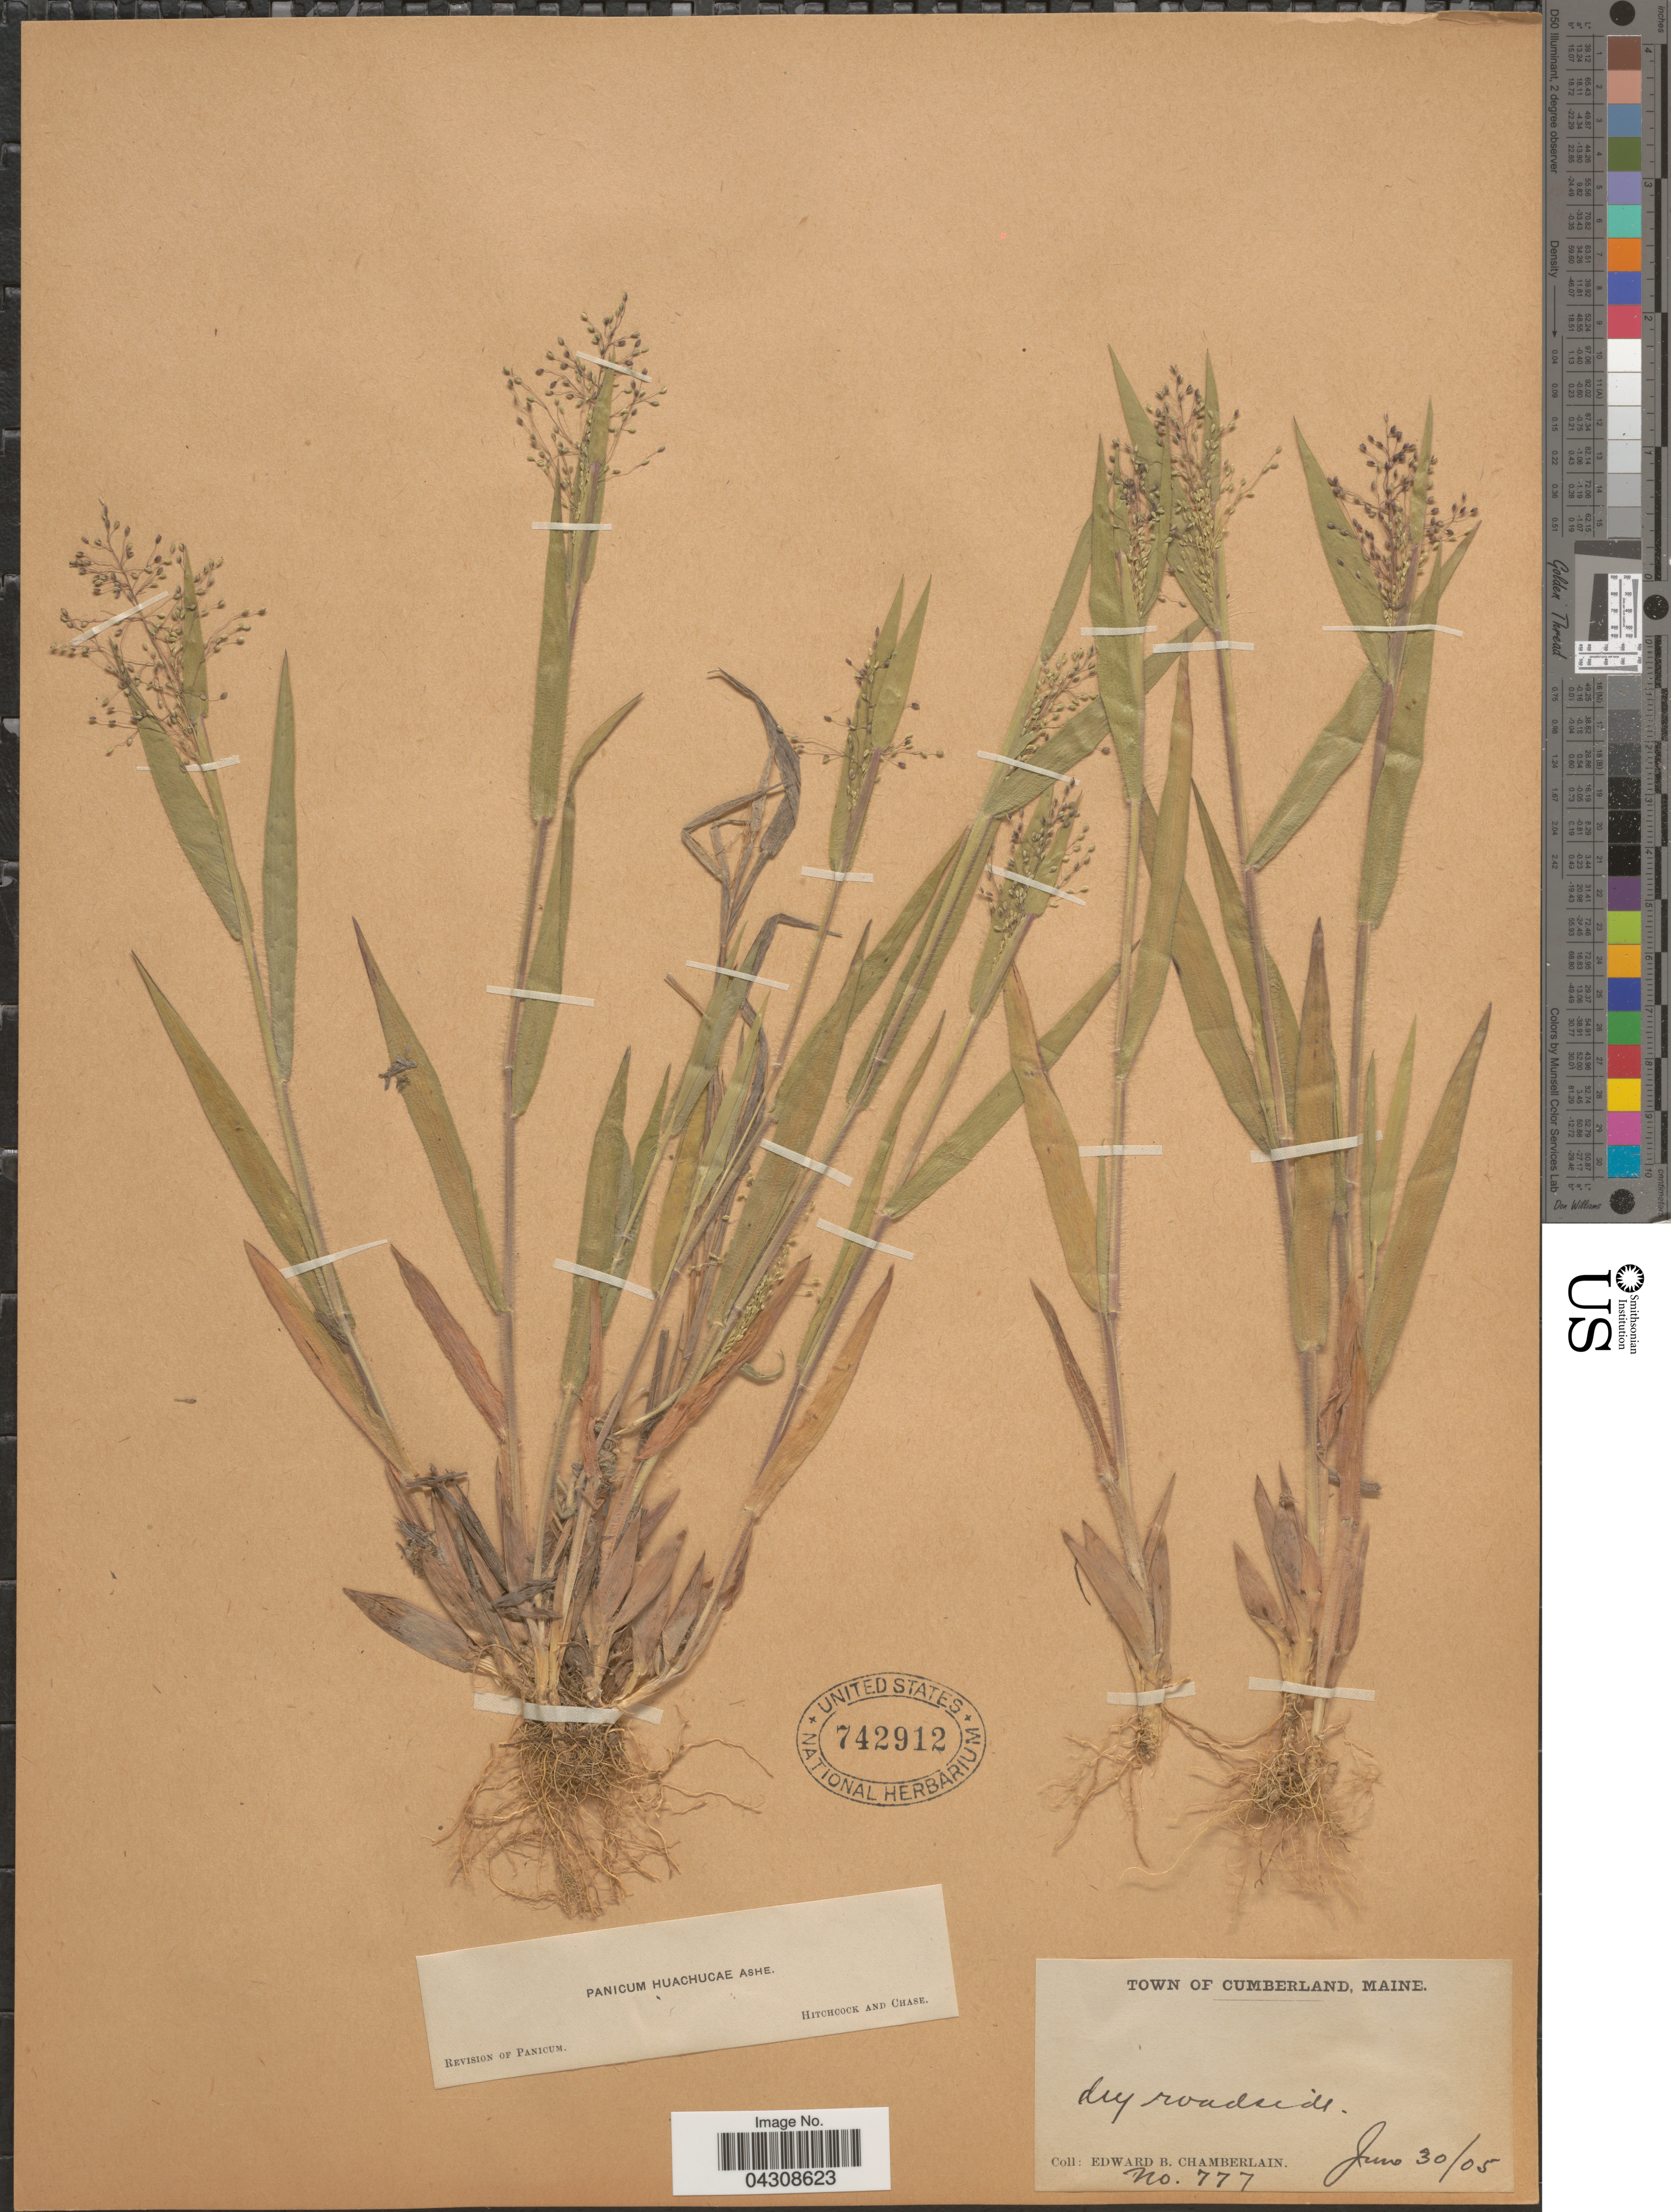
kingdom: Plantae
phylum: Tracheophyta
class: Liliopsida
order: Poales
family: Poaceae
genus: Dichanthelium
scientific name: Dichanthelium acuminatum var. acuminatum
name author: (Sw.) Gould & C.A. Clark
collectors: E. Chamberlain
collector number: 777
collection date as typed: Transcribed d/m/y: 30/6/5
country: United States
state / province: Maine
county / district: Cumberland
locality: Cumberland.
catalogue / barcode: US 742912